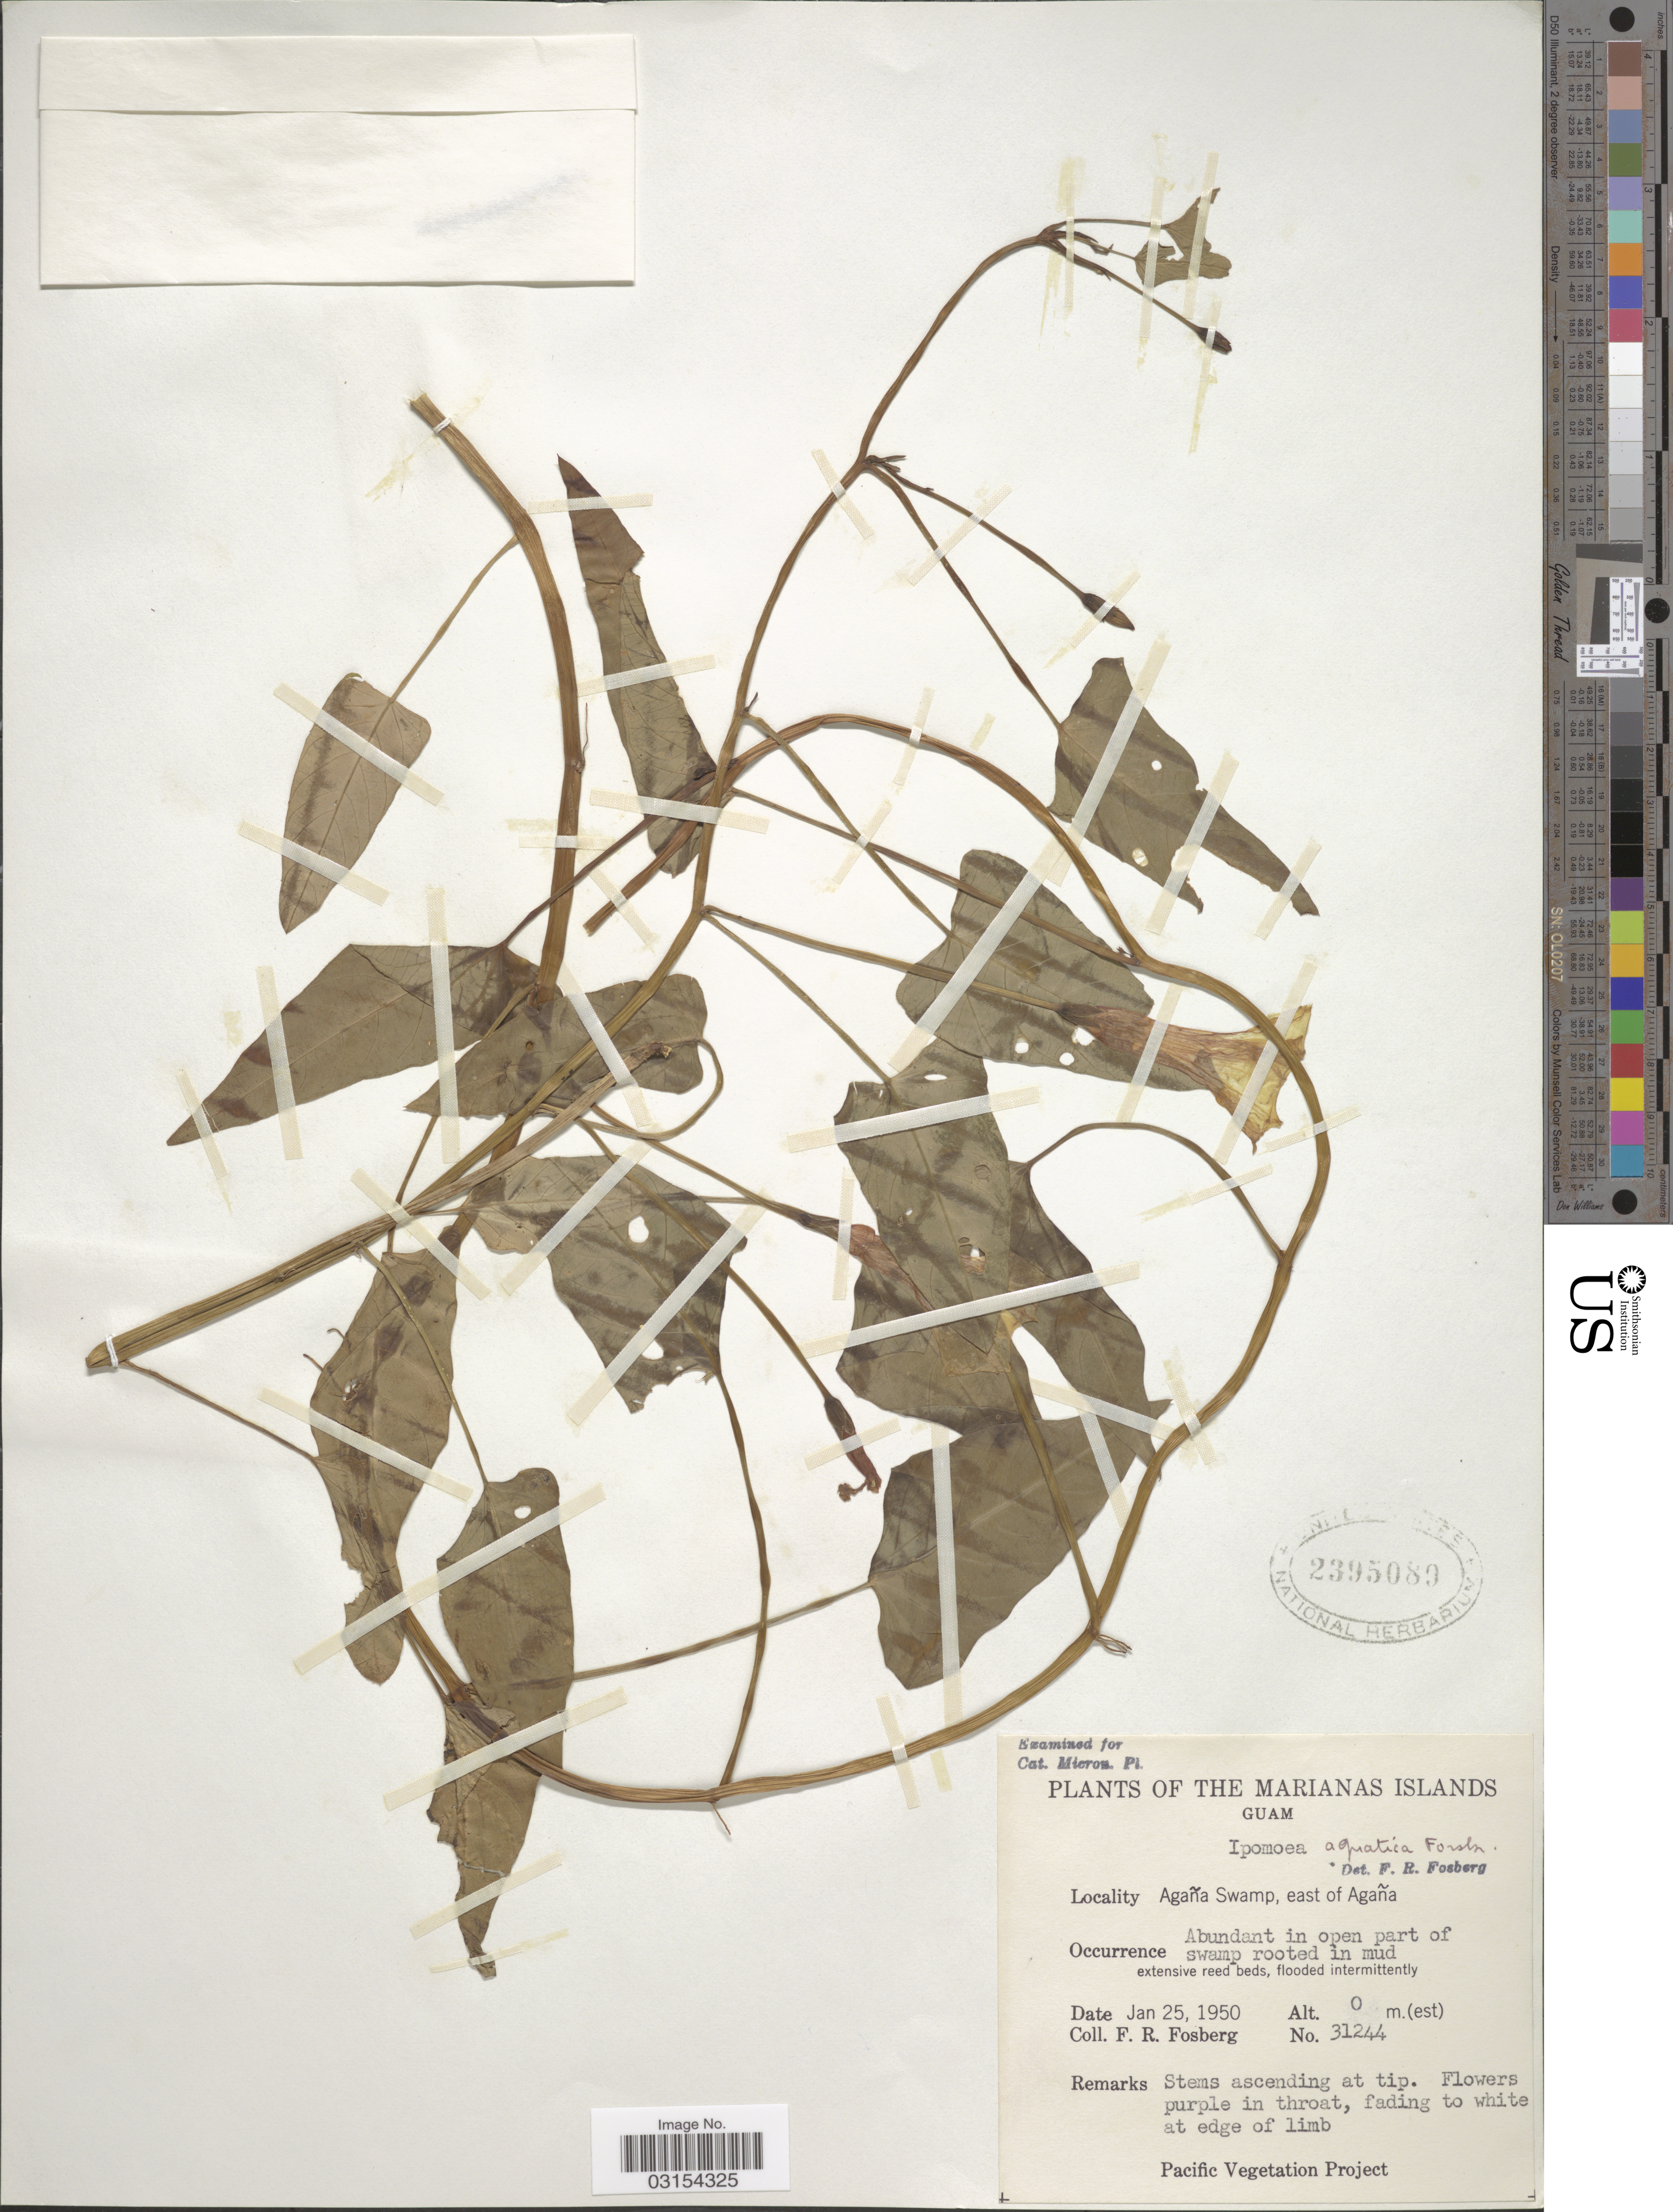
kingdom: Plantae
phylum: Tracheophyta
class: Magnoliopsida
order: Solanales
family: Convolvulaceae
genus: Ipomoea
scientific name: Ipomoea aquatica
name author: Forssk.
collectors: F. R. Fosberg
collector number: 31244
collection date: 1950-01-25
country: Guam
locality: The Marianas Islands. Agaña Swamp, east of Agaña.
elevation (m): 0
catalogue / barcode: US 2395089